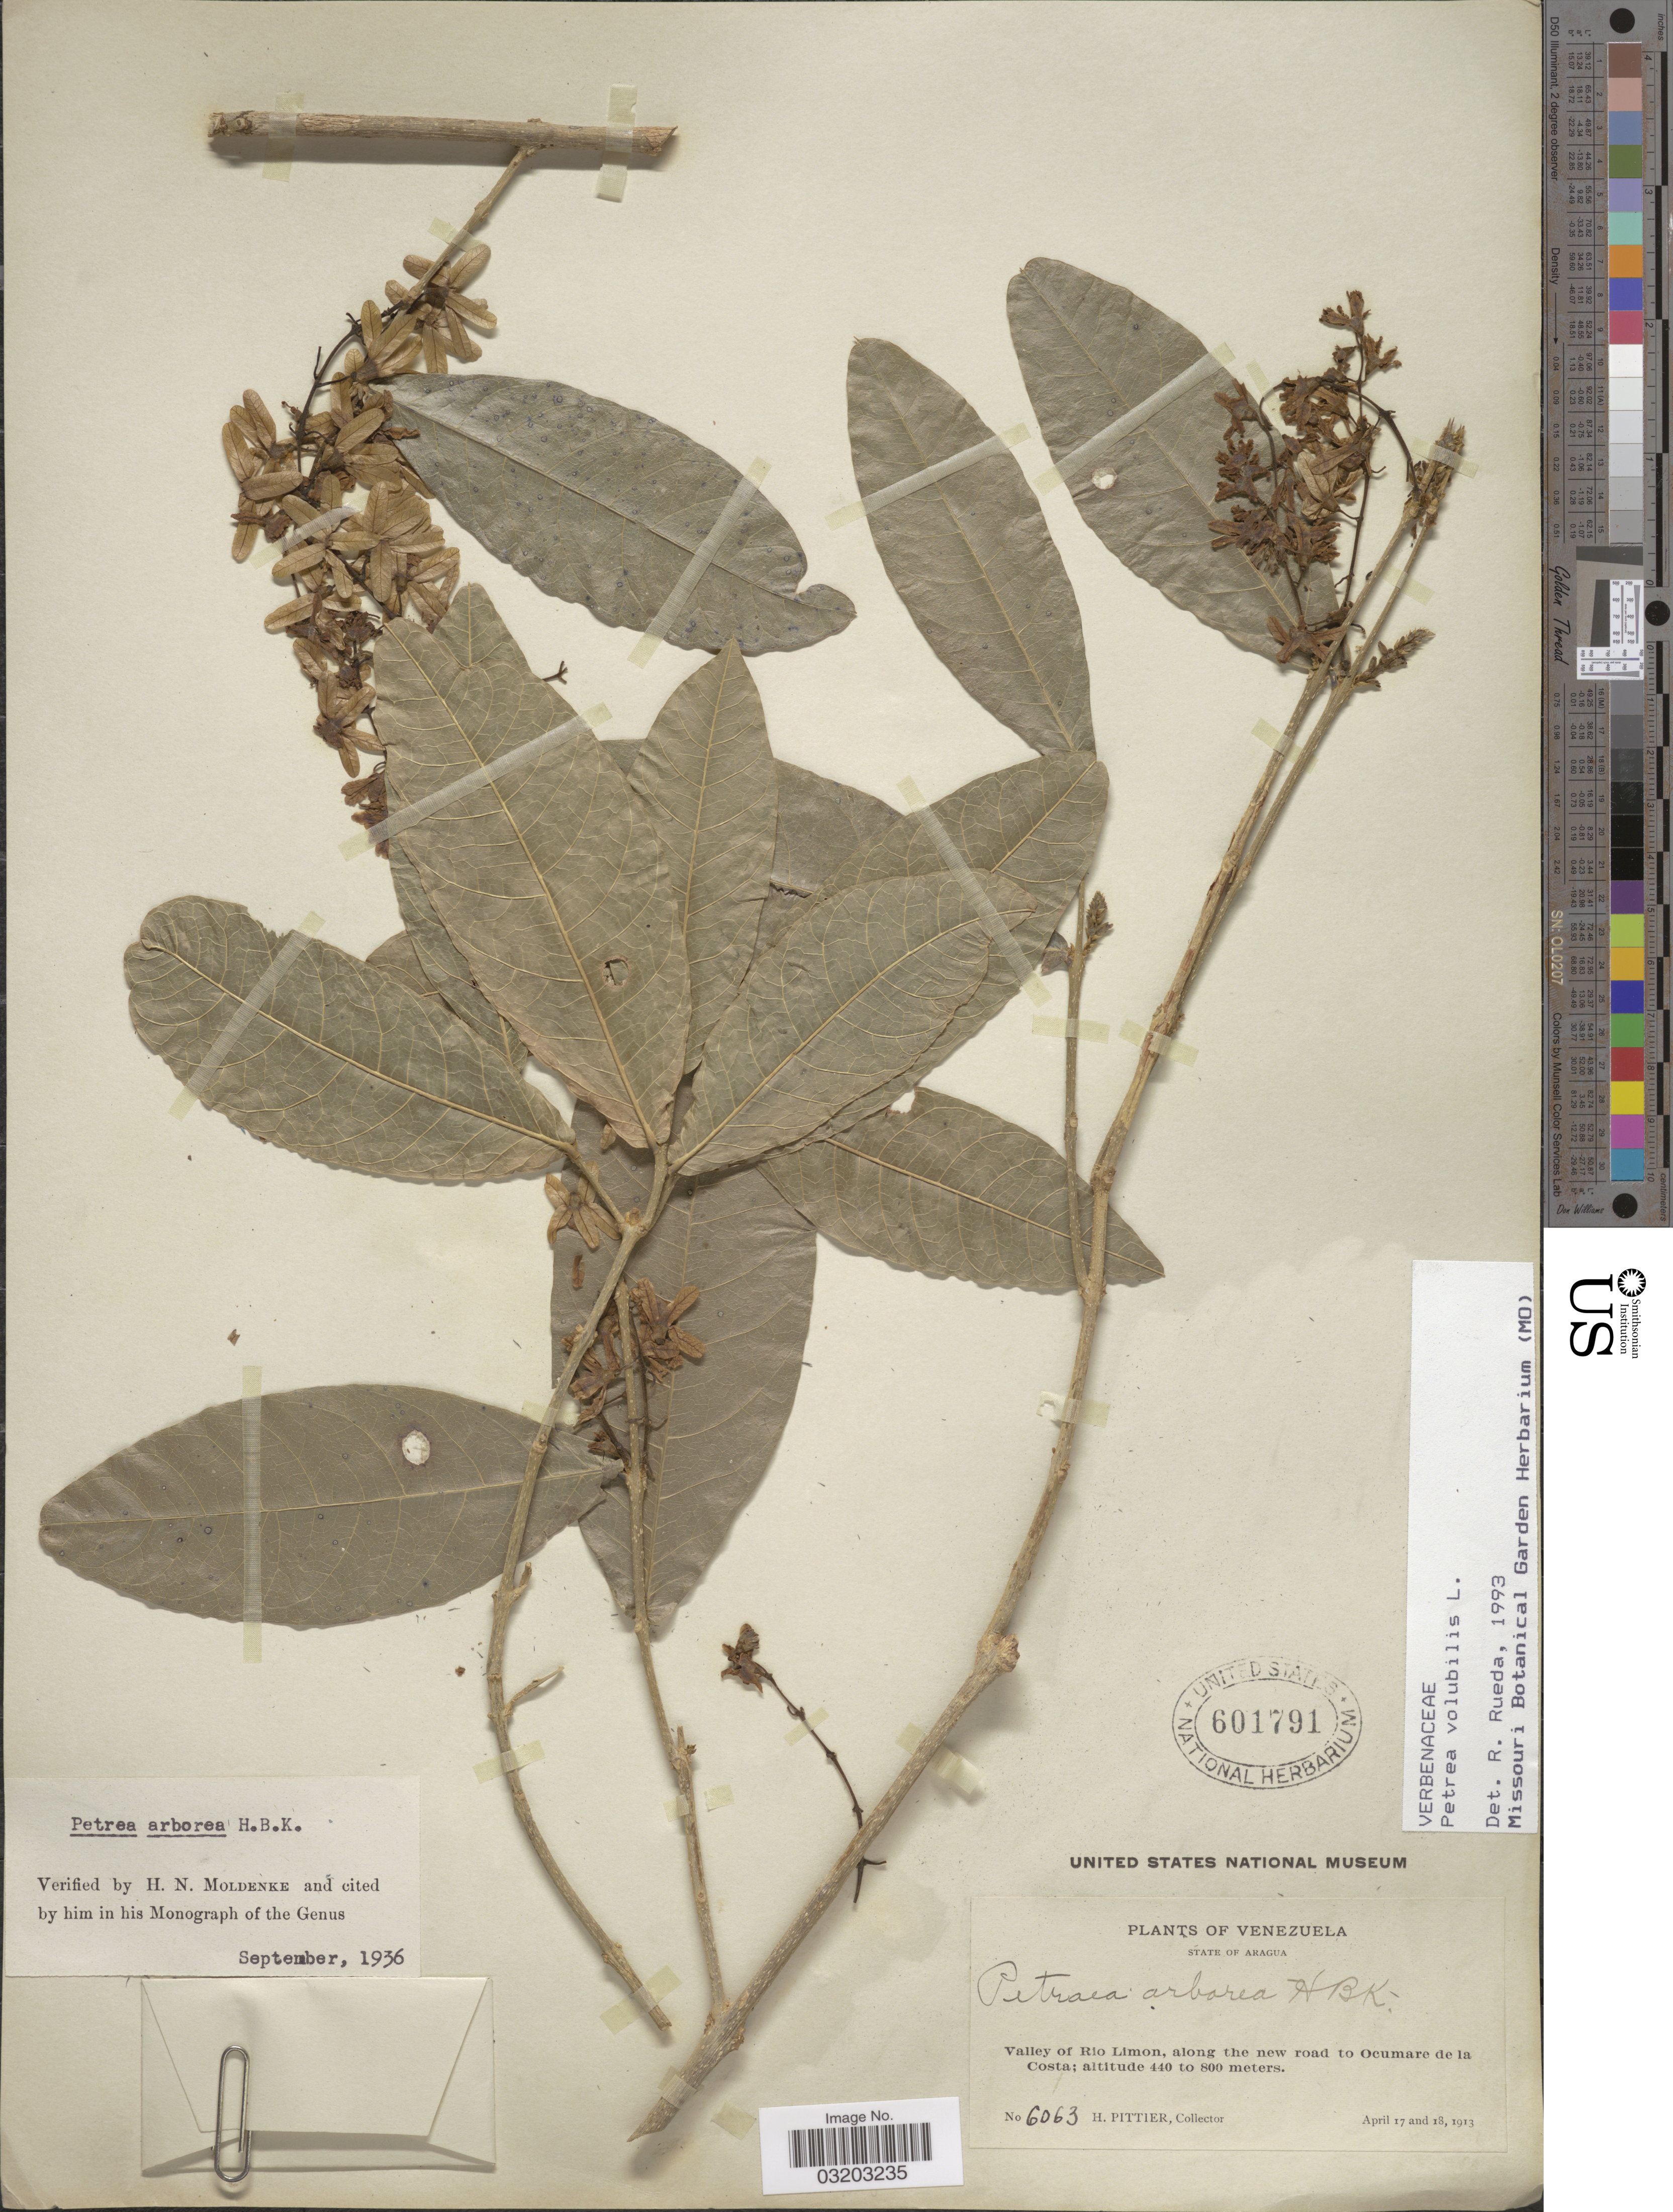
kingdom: Plantae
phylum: Tracheophyta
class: Magnoliopsida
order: Lamiales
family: Verbenaceae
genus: Petrea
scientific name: Petrea volubilis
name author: L.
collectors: H. F. Pittier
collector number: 6063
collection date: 1913-04-17/1913-04-18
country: Venezuela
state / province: Aragua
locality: Valley of Rio Limon, along the new road to Ocumare de la Costa.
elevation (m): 440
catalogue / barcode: US 601791